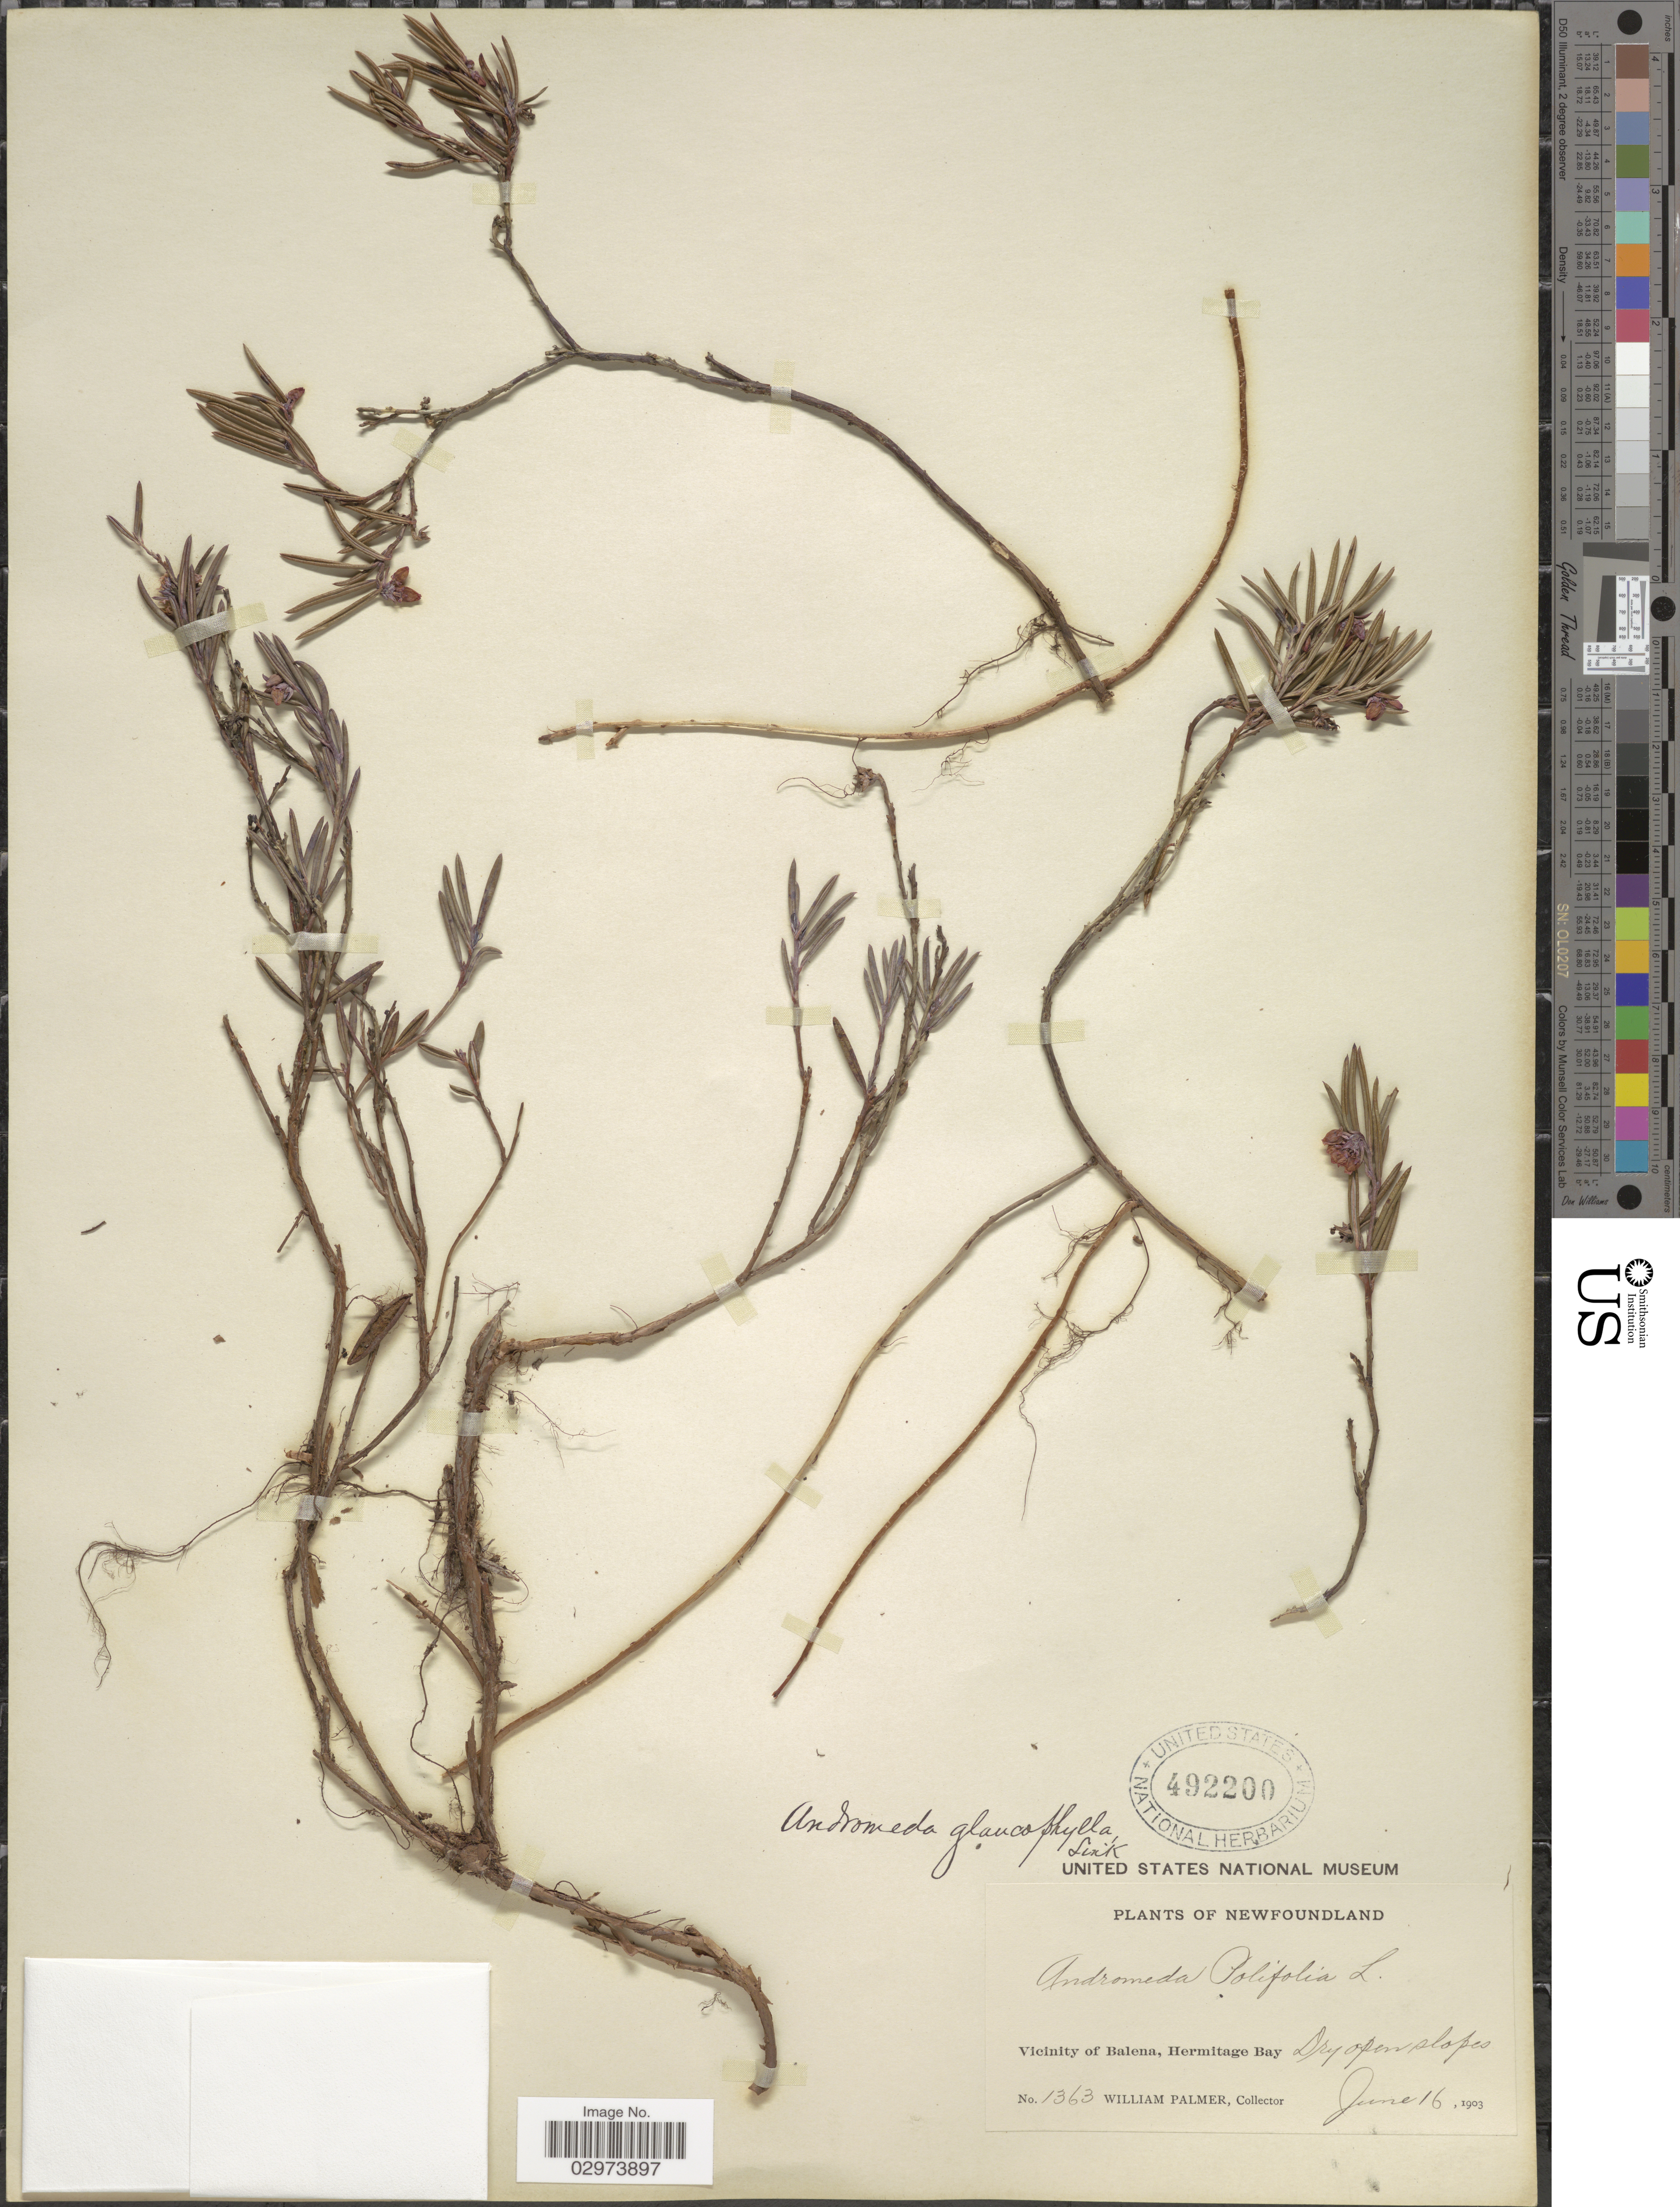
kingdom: Plantae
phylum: Tracheophyta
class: Magnoliopsida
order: Ericales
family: Ericaceae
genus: Andromeda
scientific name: Andromeda polifolia var. latifolia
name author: Aiton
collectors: W. Palmer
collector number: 1363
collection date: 1903-06-16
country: Canada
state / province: Newfoundland and Labrador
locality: Vicinity of Balena, Hermitage Bay. Dry open slopes.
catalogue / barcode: US 492200